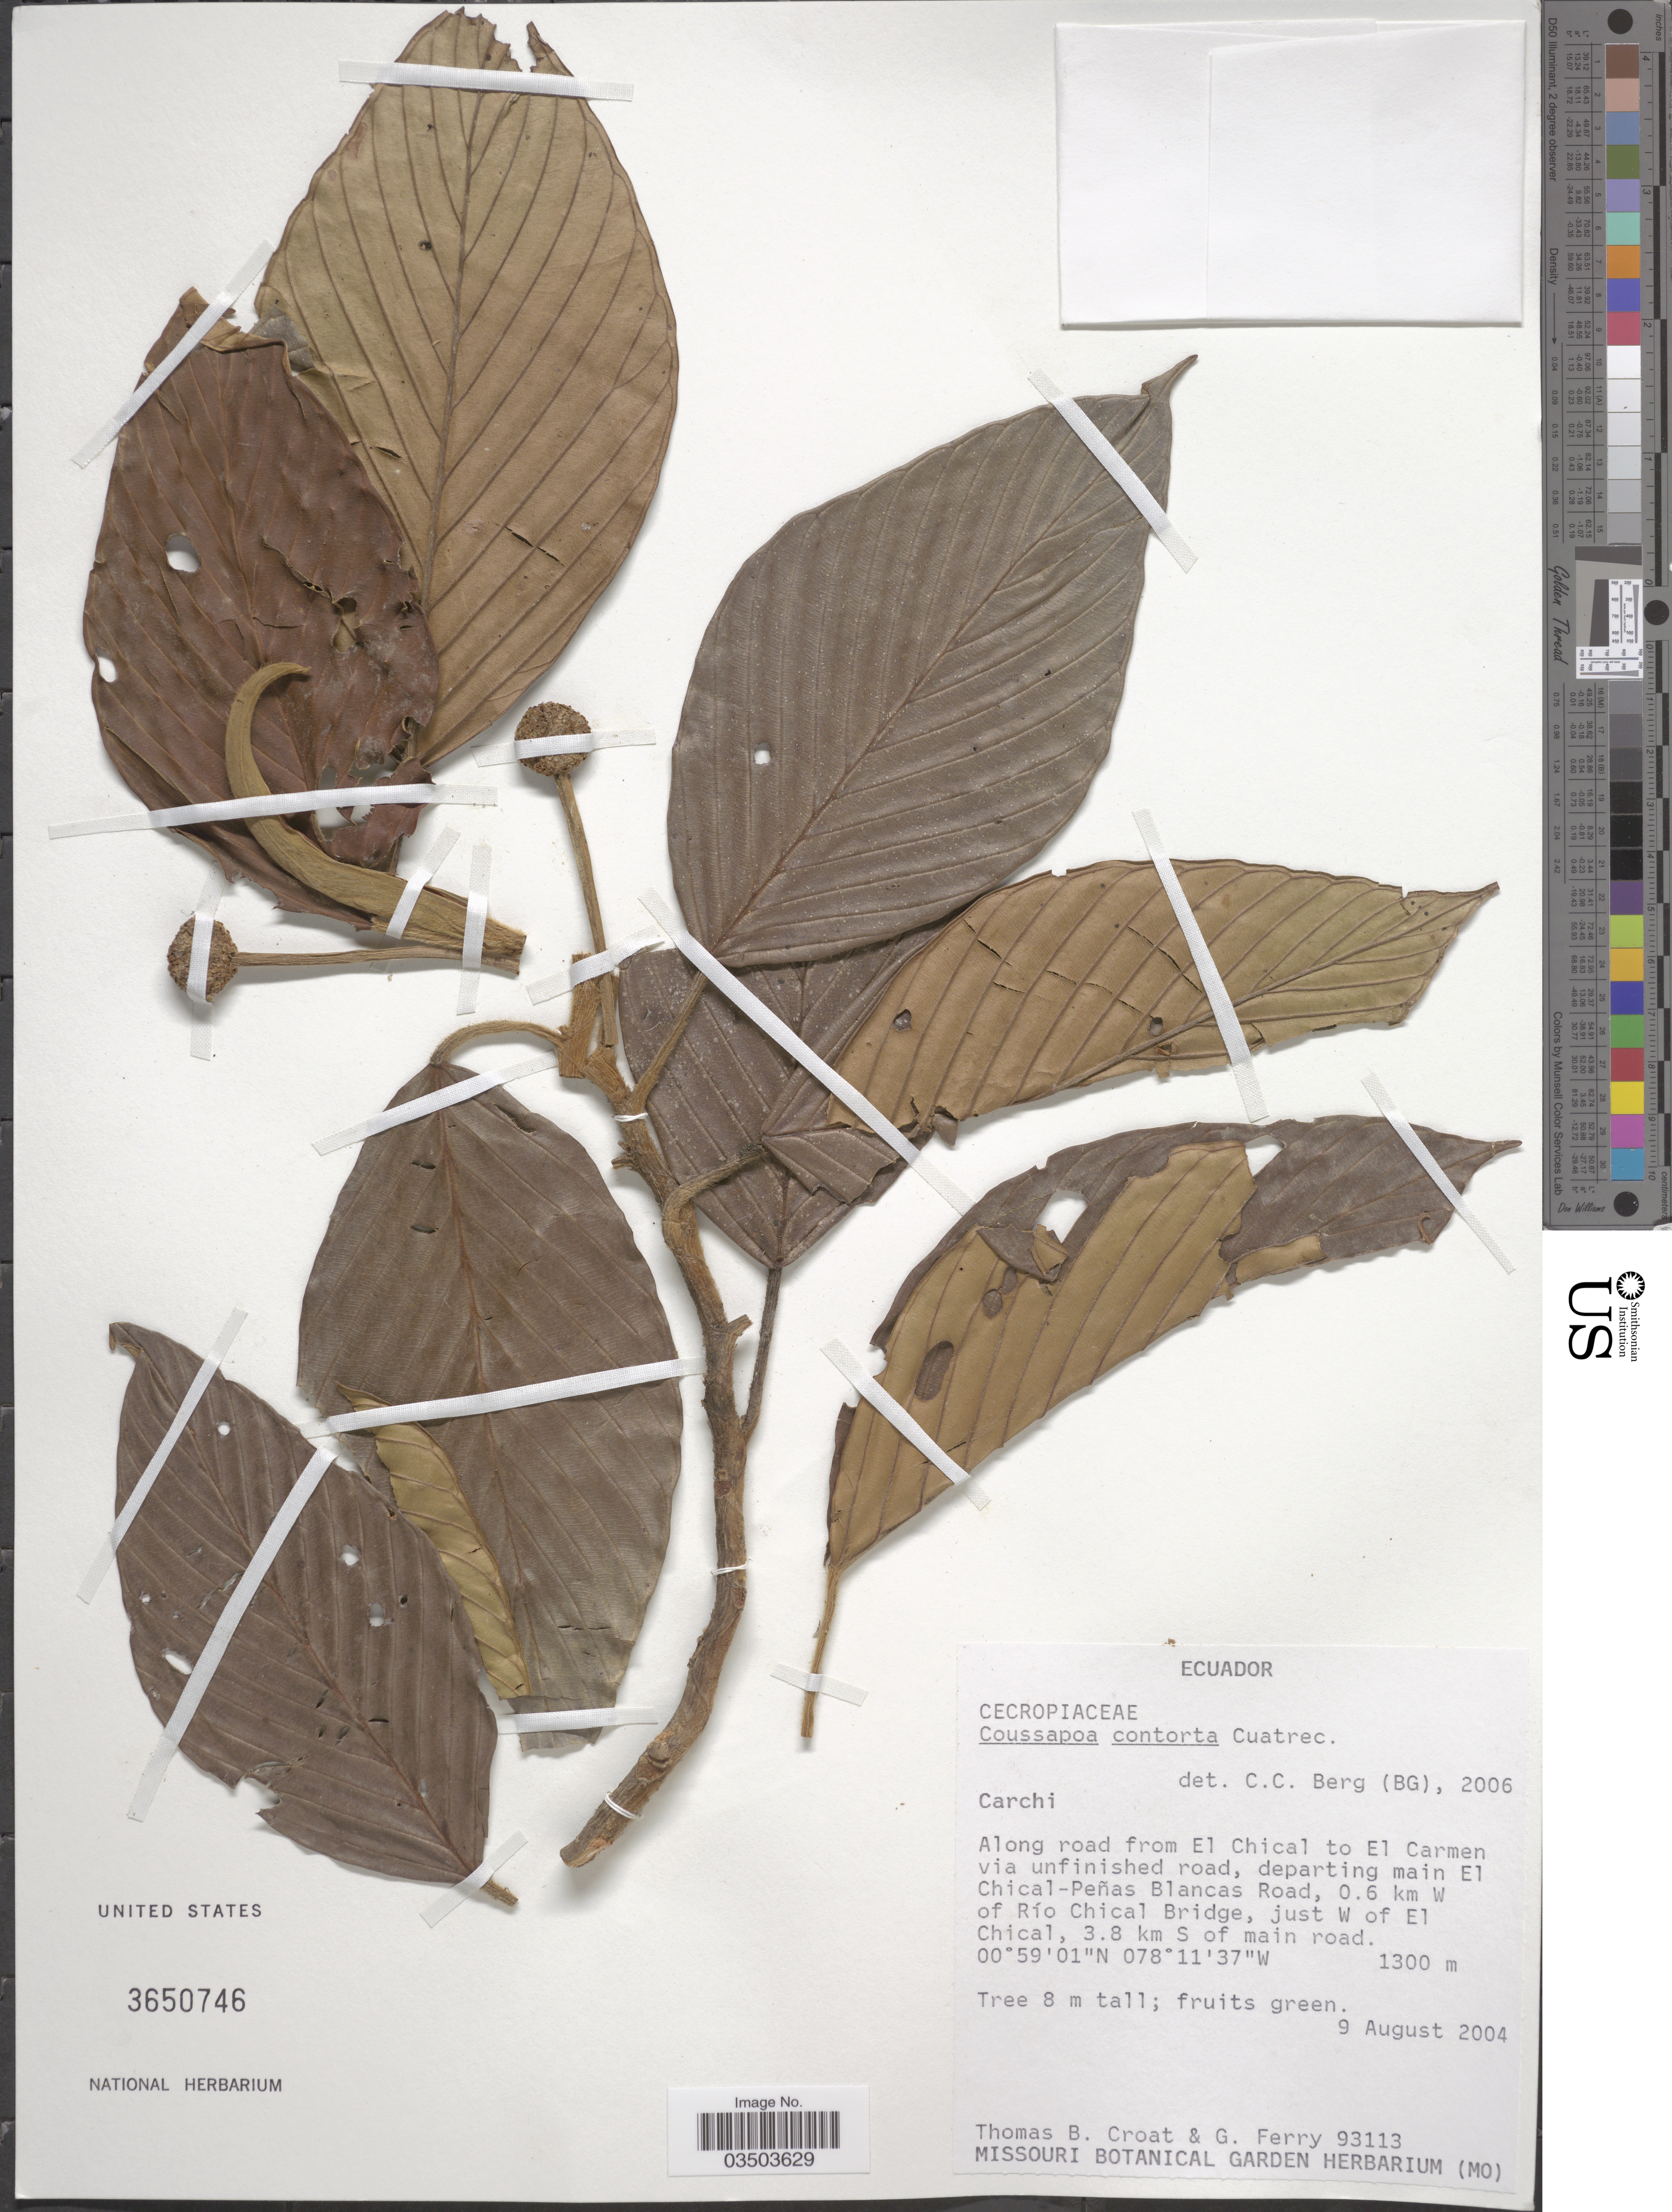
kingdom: Plantae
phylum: Tracheophyta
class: Magnoliopsida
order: Rosales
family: Urticaceae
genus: Coussapoa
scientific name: Coussapoa contorta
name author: Cuatrec.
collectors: T. B. Croat & G. Ferry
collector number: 93113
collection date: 2004-08-09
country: Ecuador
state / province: Carchi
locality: Along road from El Chical to El Carmen via unfinished road, departing main El Chical-Peñas Blancas Road, 0.6 km W of Río Chical Bridge, just W of El Chical, 3.8 km S of main road.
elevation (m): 1300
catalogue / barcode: US 3650746